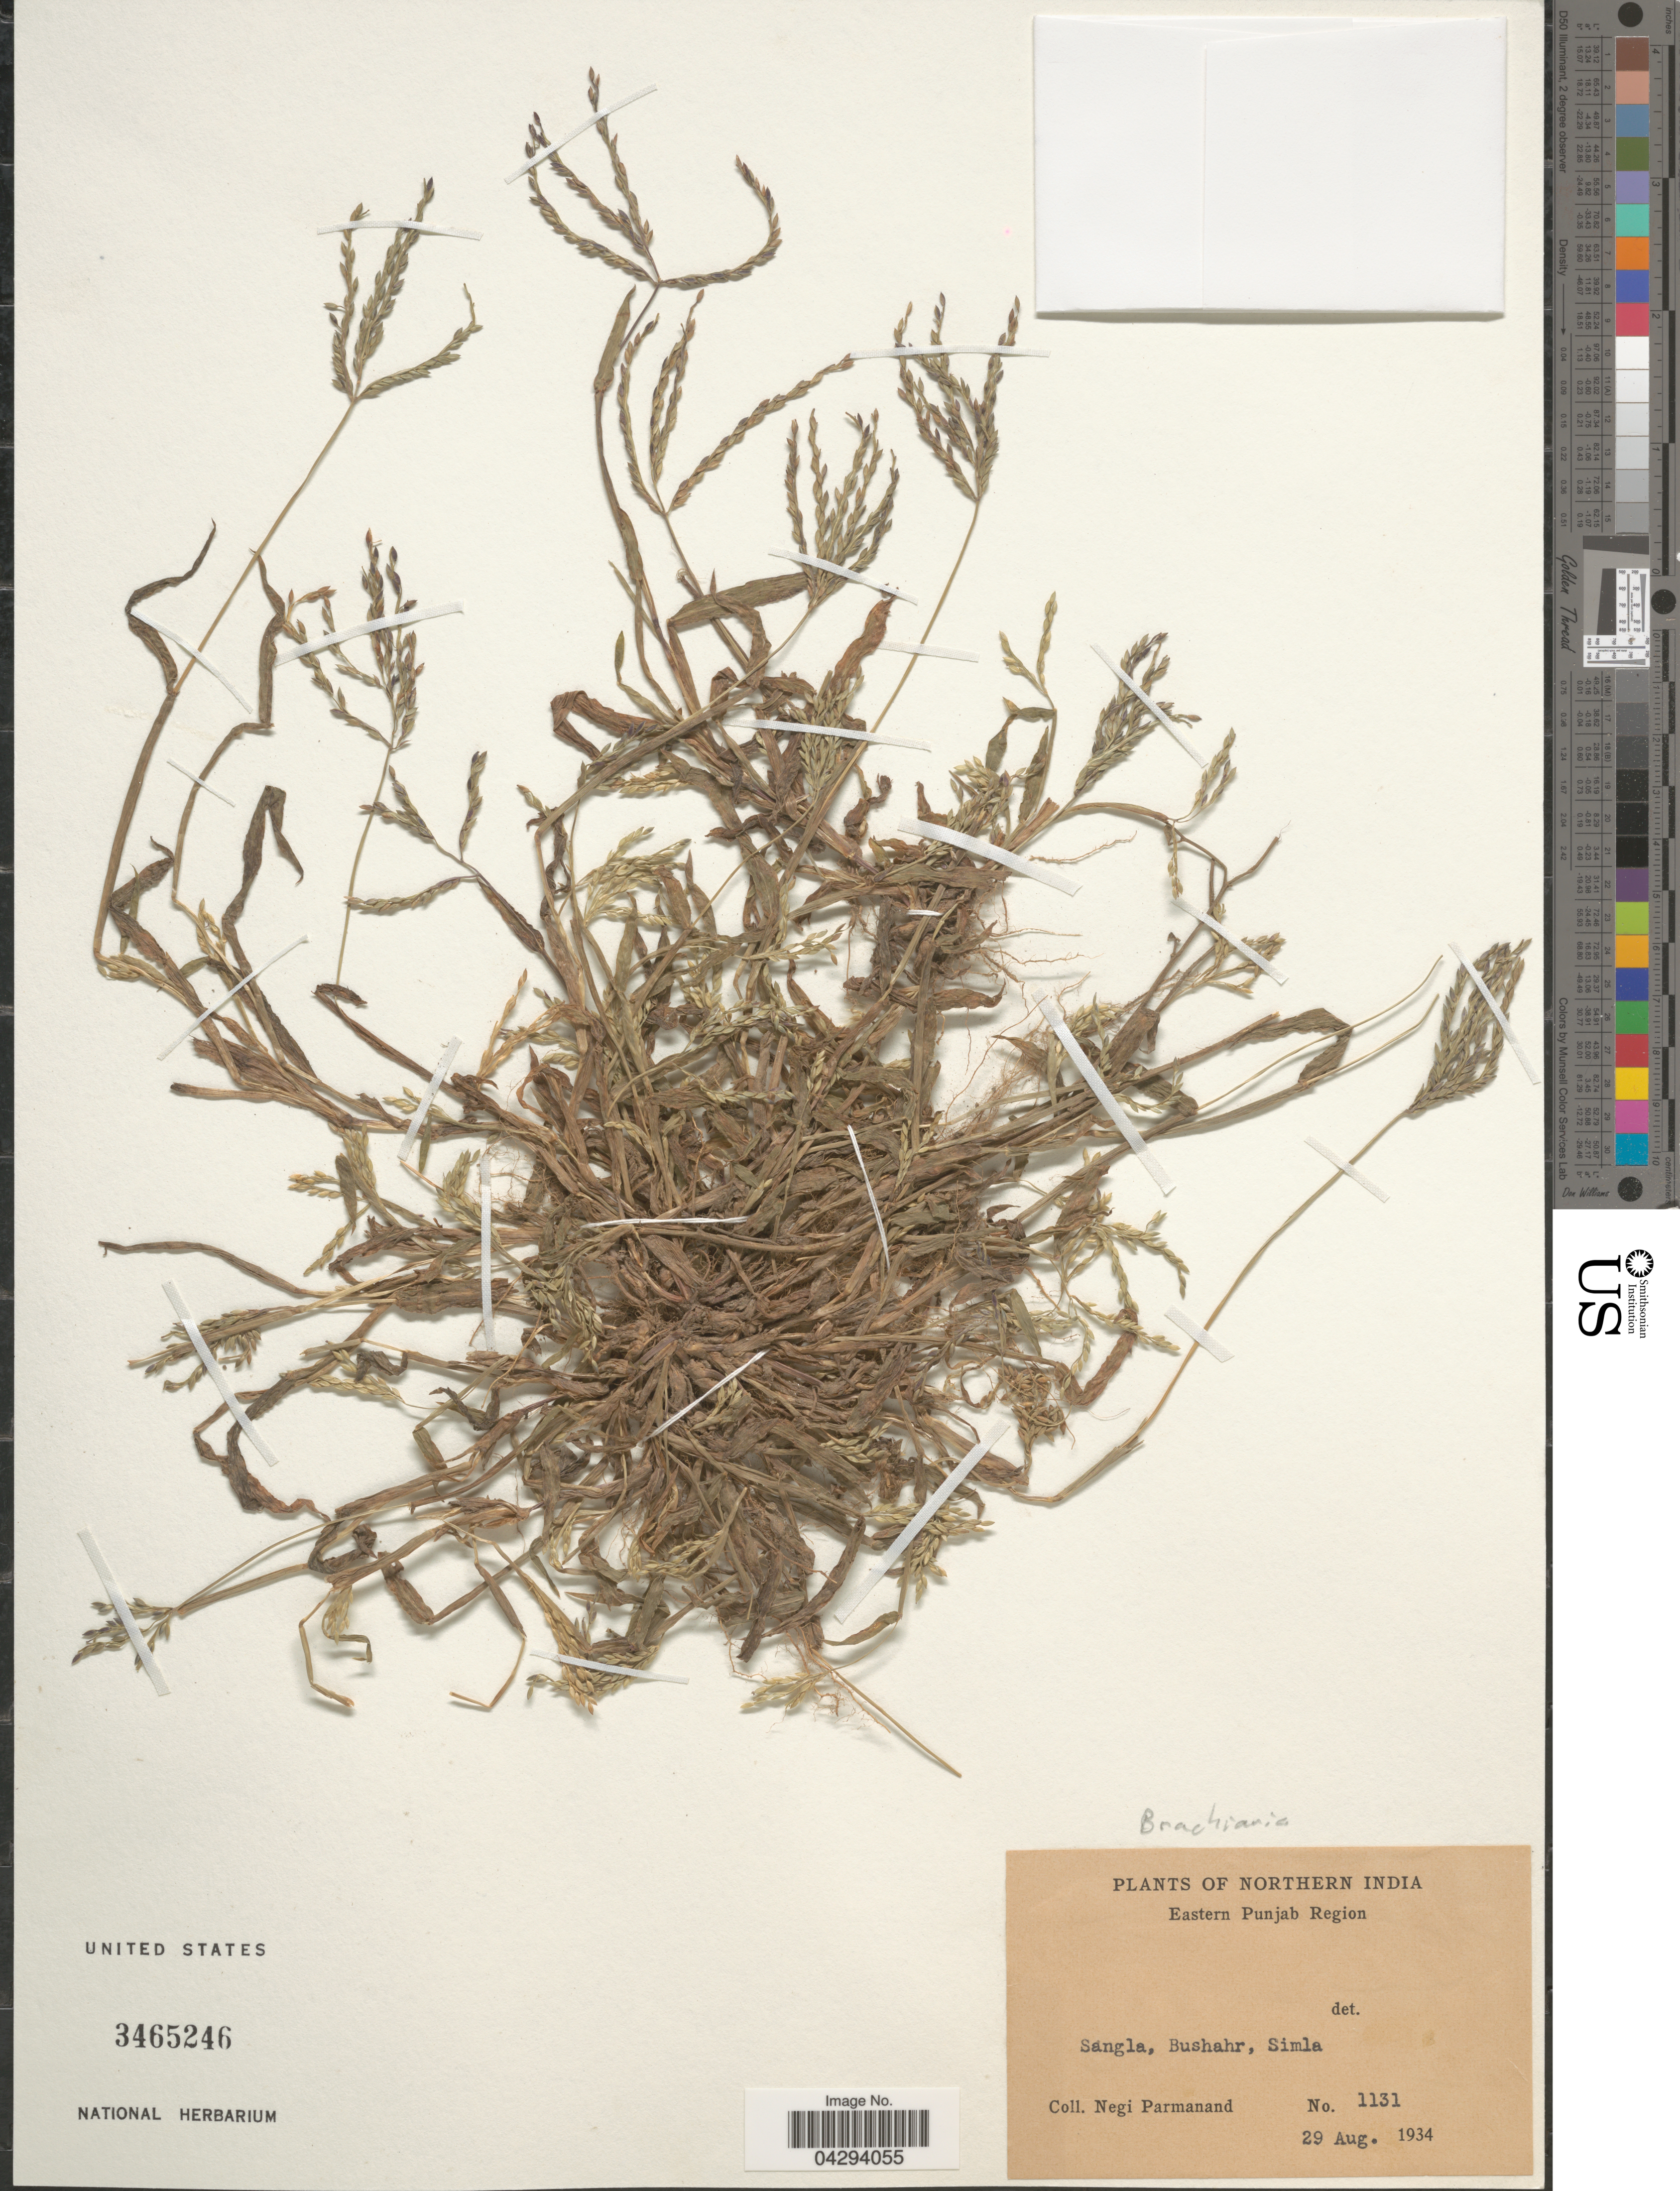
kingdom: Plantae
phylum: Tracheophyta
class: Liliopsida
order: Poales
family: Poaceae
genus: Urochloa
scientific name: Urochloa sp.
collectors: N. Parmanand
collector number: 1131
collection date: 1934-08-29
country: India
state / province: Himachal Pradesh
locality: Northern India. Eastern Punjab Region. Sangla, Bushahr, Simla.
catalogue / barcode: US 3465246